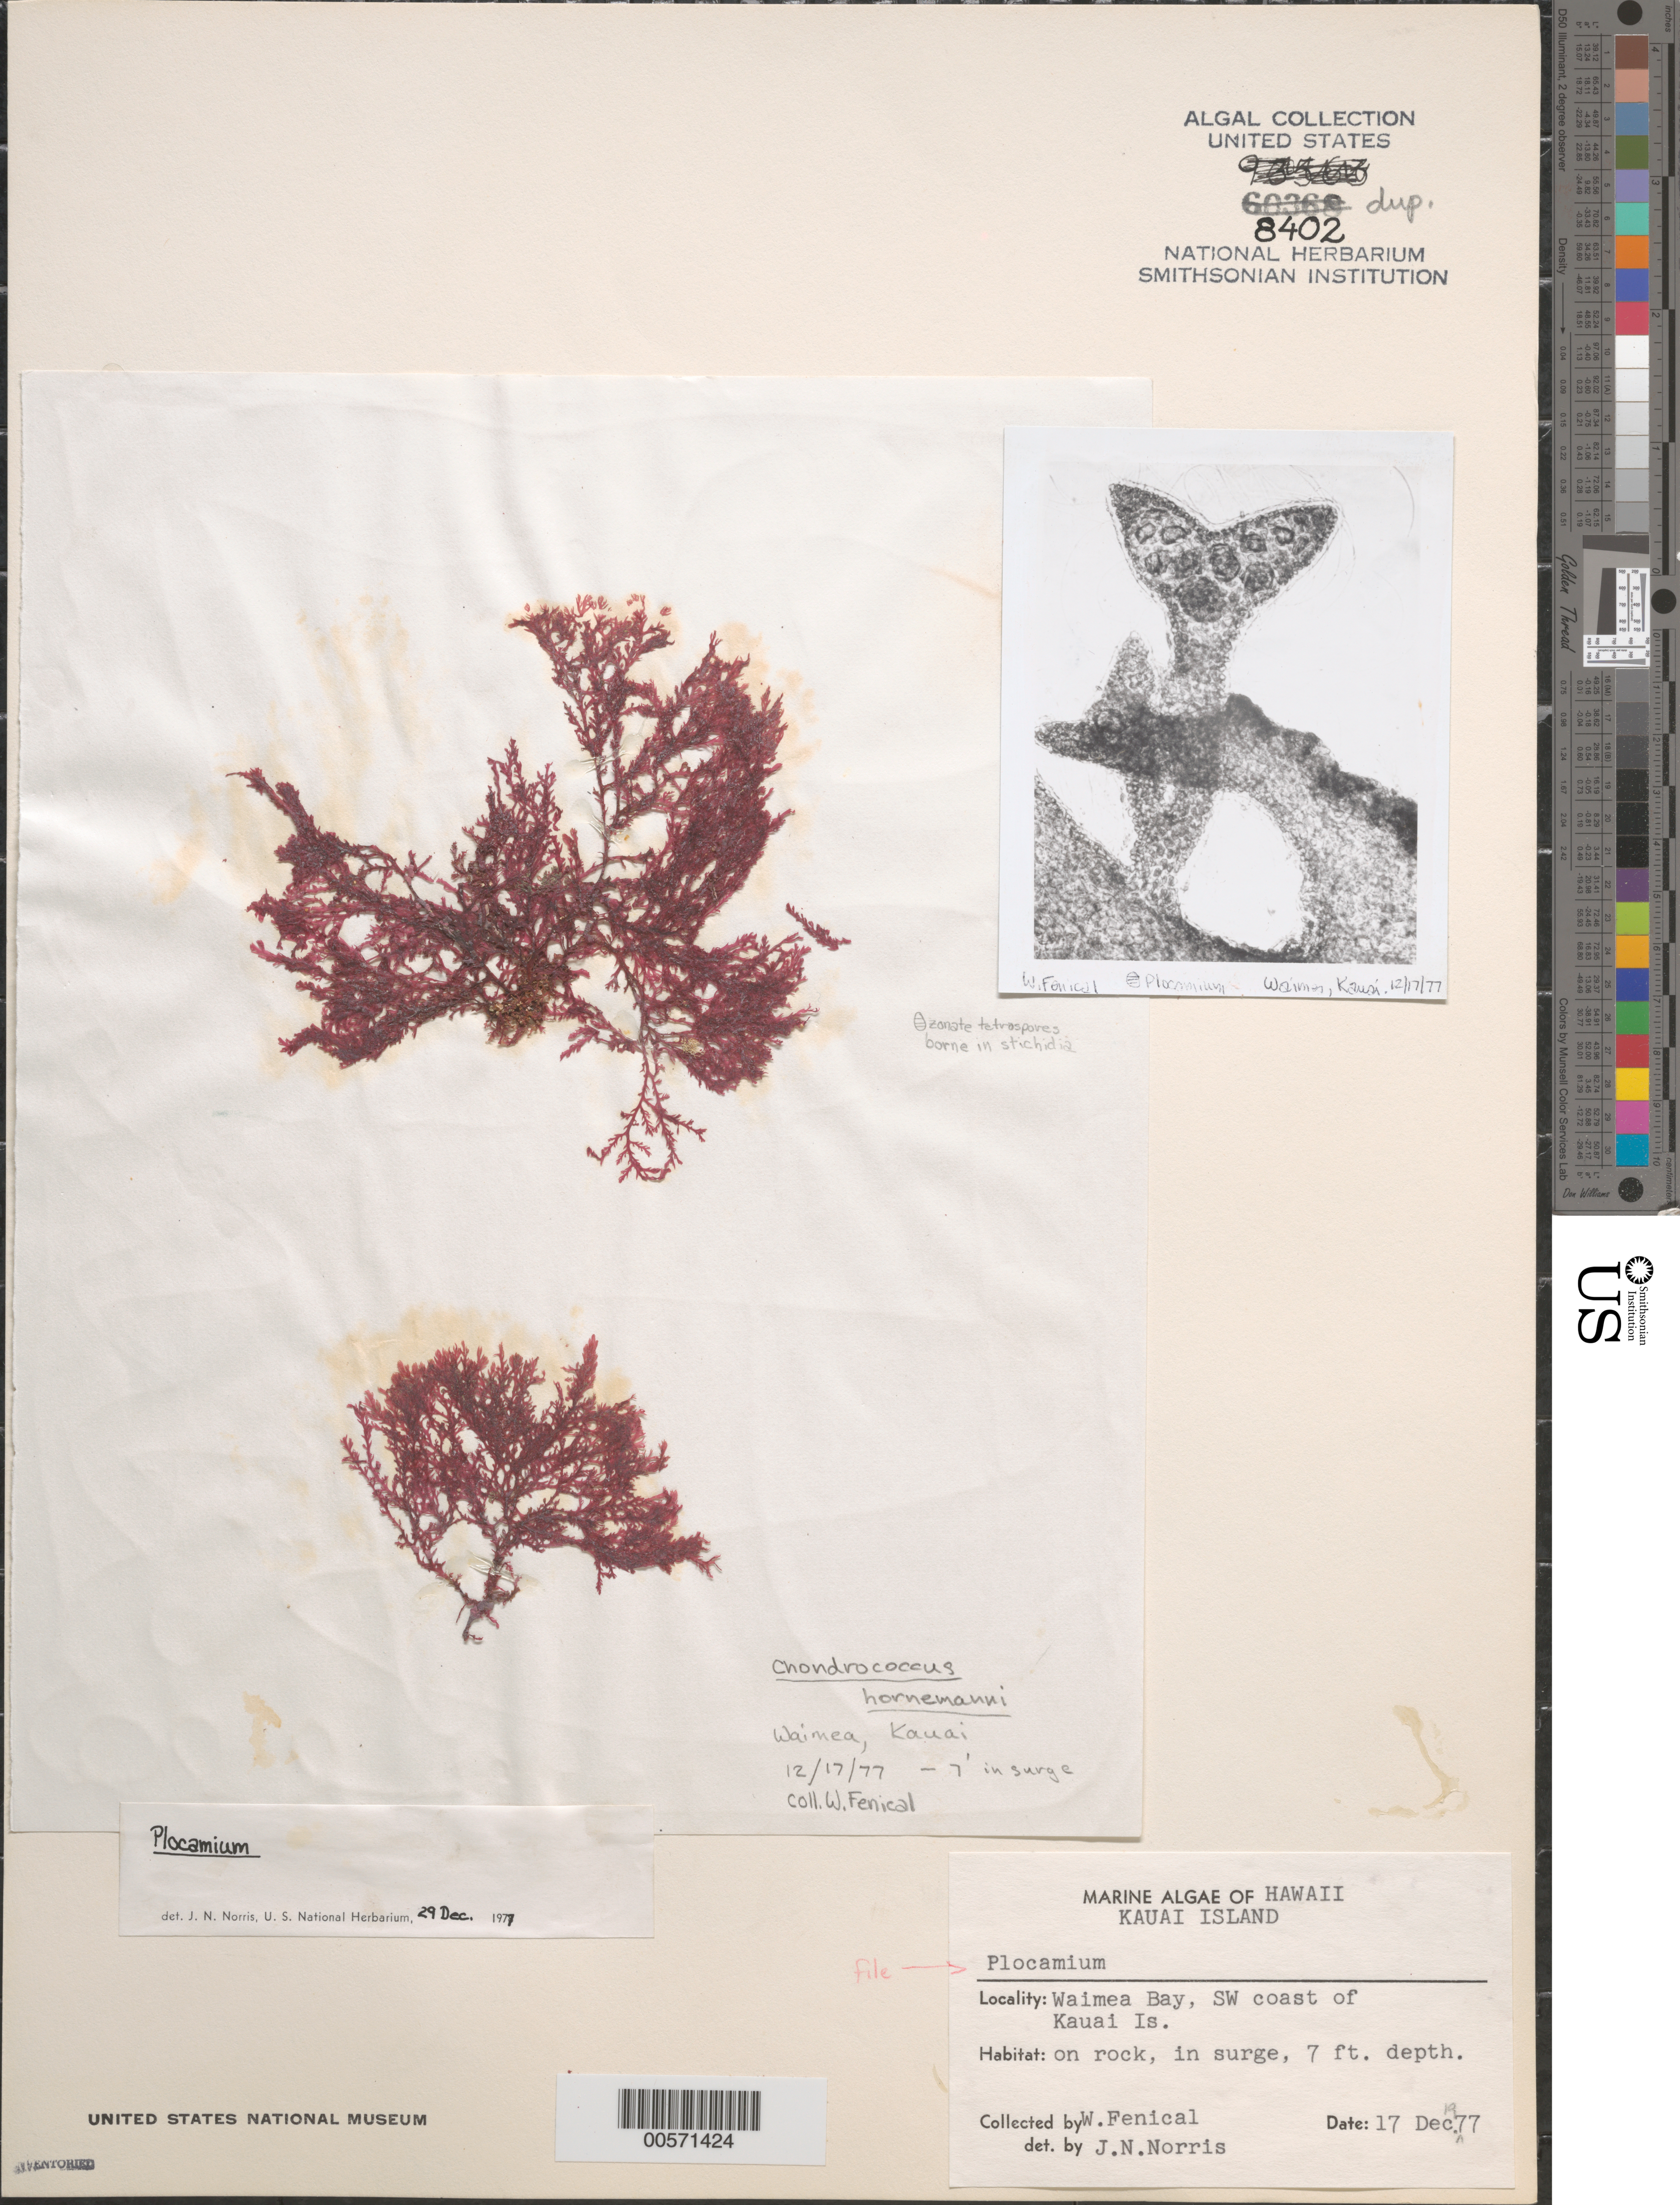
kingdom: Plantae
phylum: Rhodophyta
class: Florideophyceae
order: Plocamiales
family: Plocamiaceae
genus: Plocamium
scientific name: Plocamium sp.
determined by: Norris, James N.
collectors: W. Fenical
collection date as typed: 17 Dec 1977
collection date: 1977-12-17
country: United States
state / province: Hawaii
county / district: Kauai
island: Kaua'i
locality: Waimea Bay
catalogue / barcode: US 8402